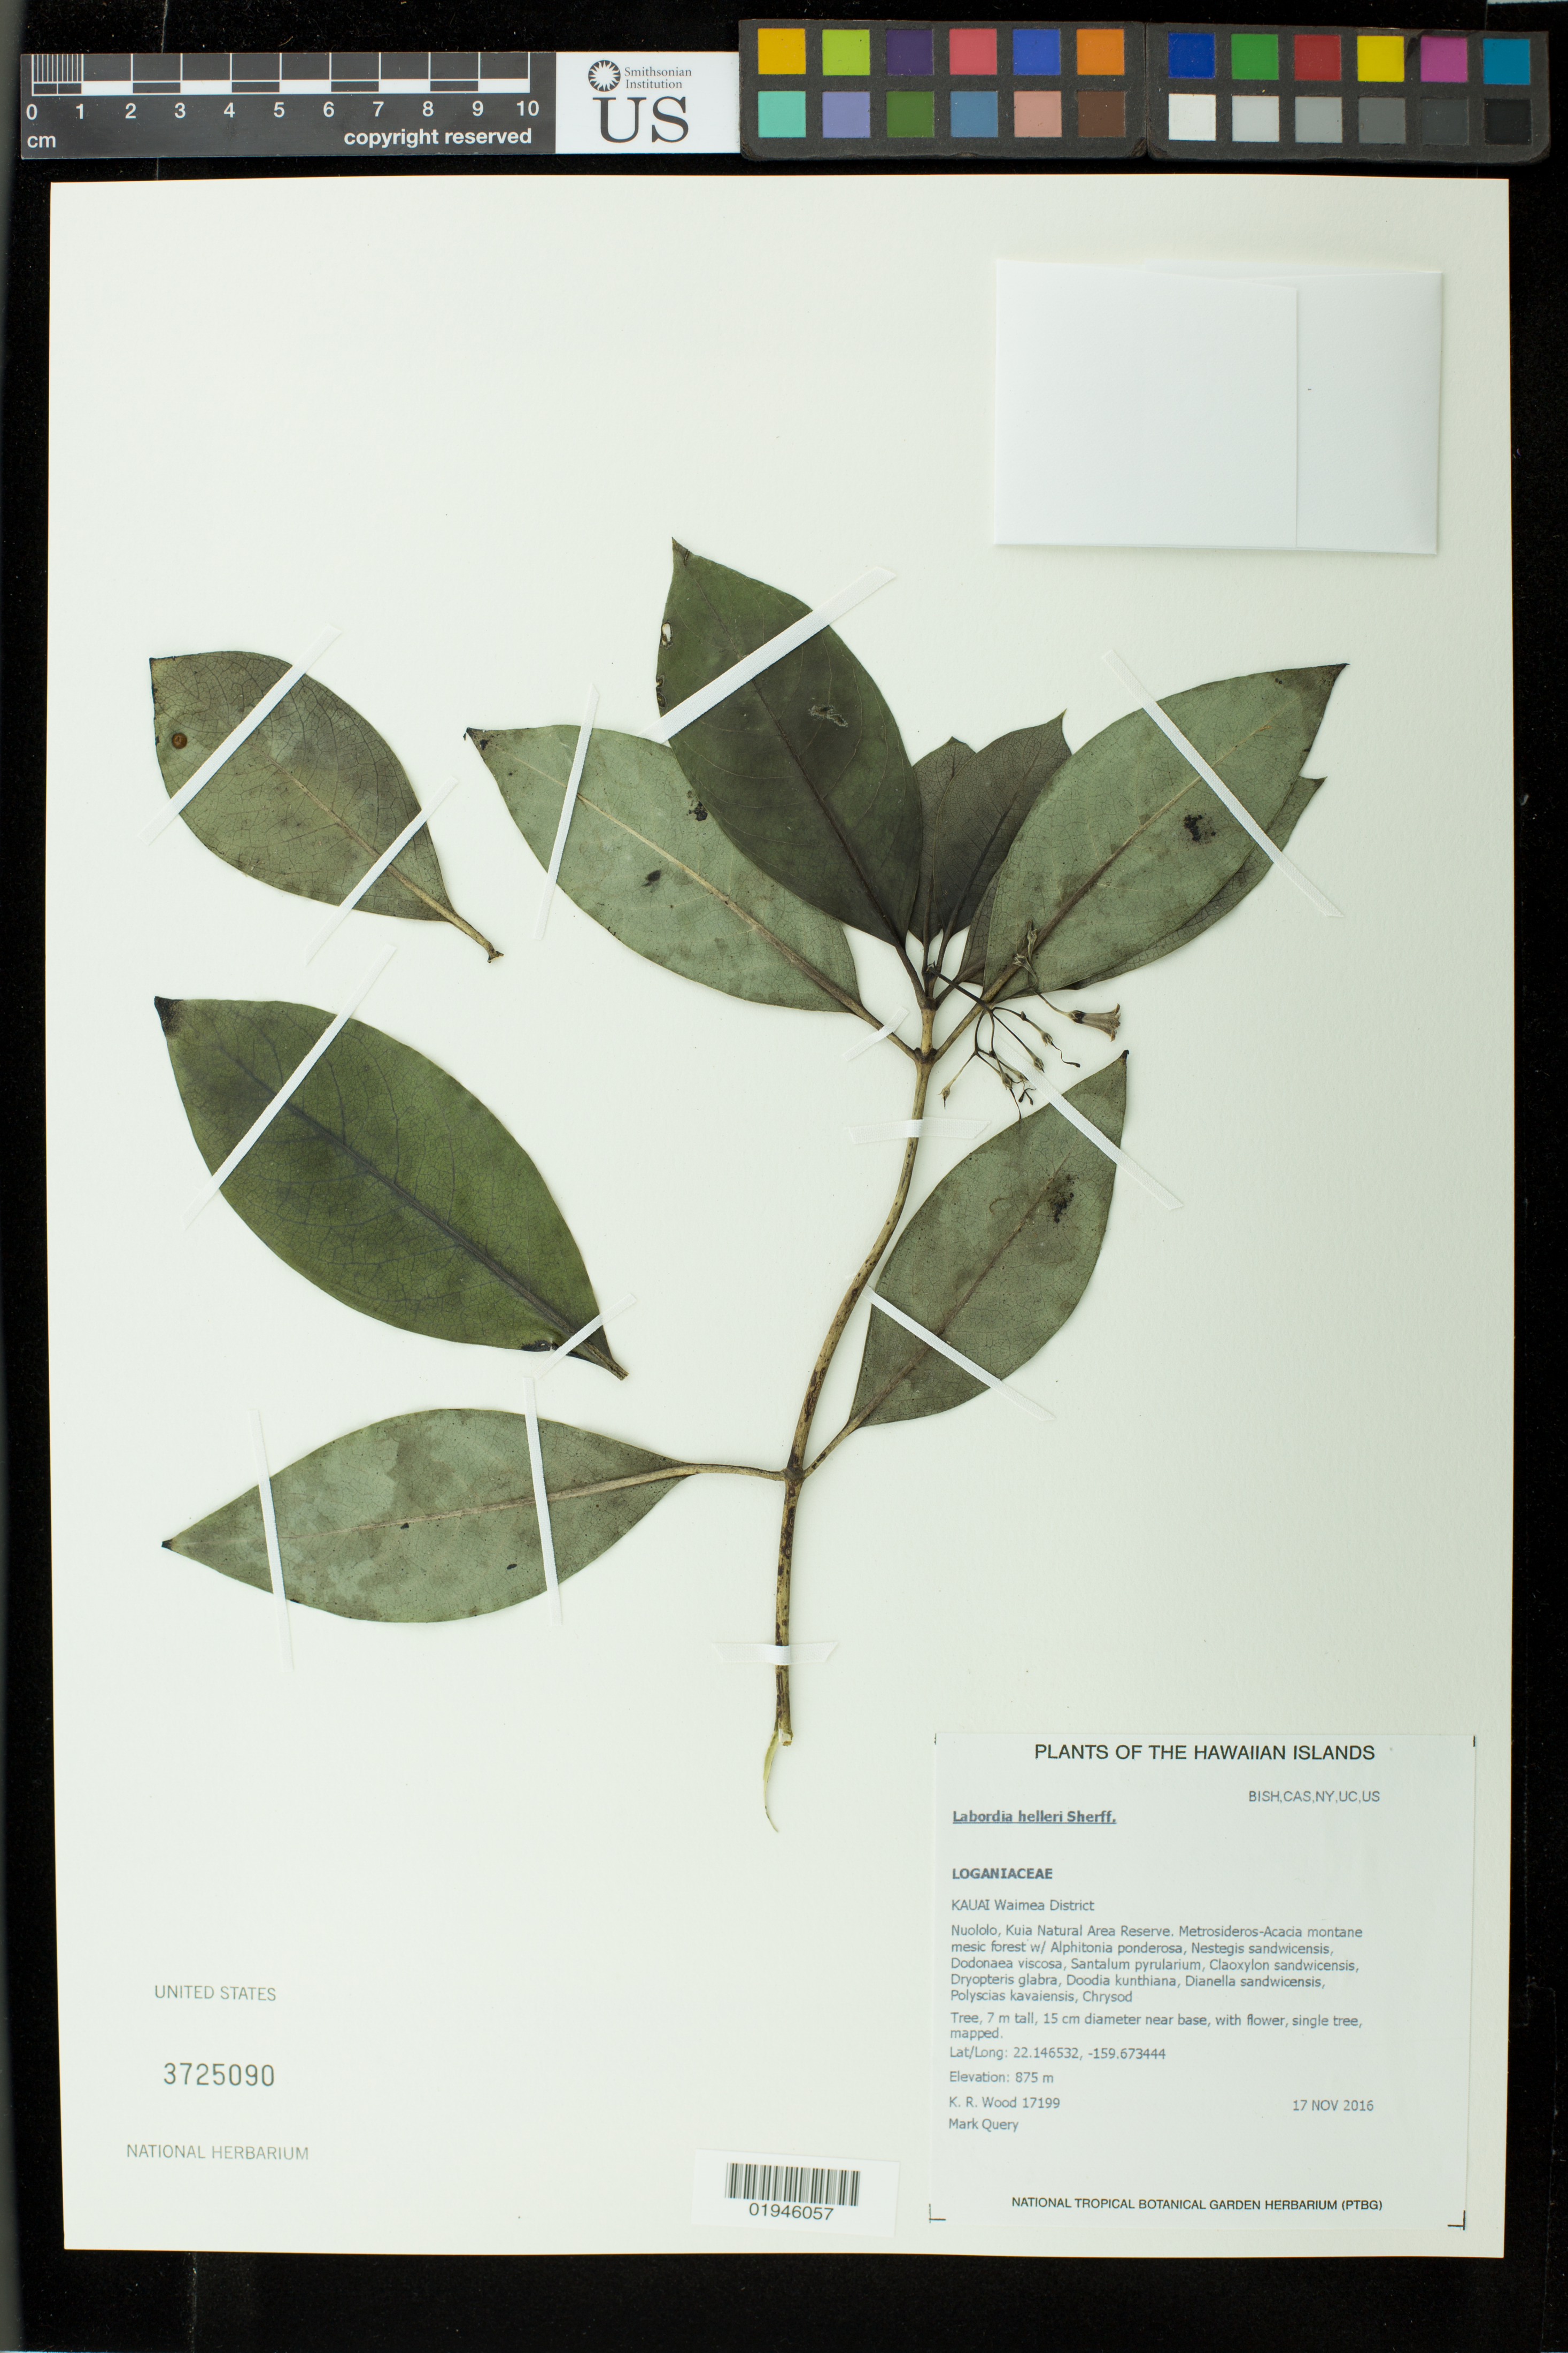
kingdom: Plantae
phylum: Tracheophyta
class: Magnoliopsida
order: Gentianales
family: Loganiaceae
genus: Geniostoma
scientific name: Geniostoma helleri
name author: (Sherff) Byng & Christenh.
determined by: Wagner, W. L., (BOT), Smithsonian Institution - National Museum of Natural History (UNITED STATES)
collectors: K. R. Wood & M. Query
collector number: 17199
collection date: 2016-11-17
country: United States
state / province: Hawaii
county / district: Kauai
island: Kaua'i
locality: Waimea District, Nuololol, Kuia Natural Area Reserve.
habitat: Montane mesic forest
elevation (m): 875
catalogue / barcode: US 3725090